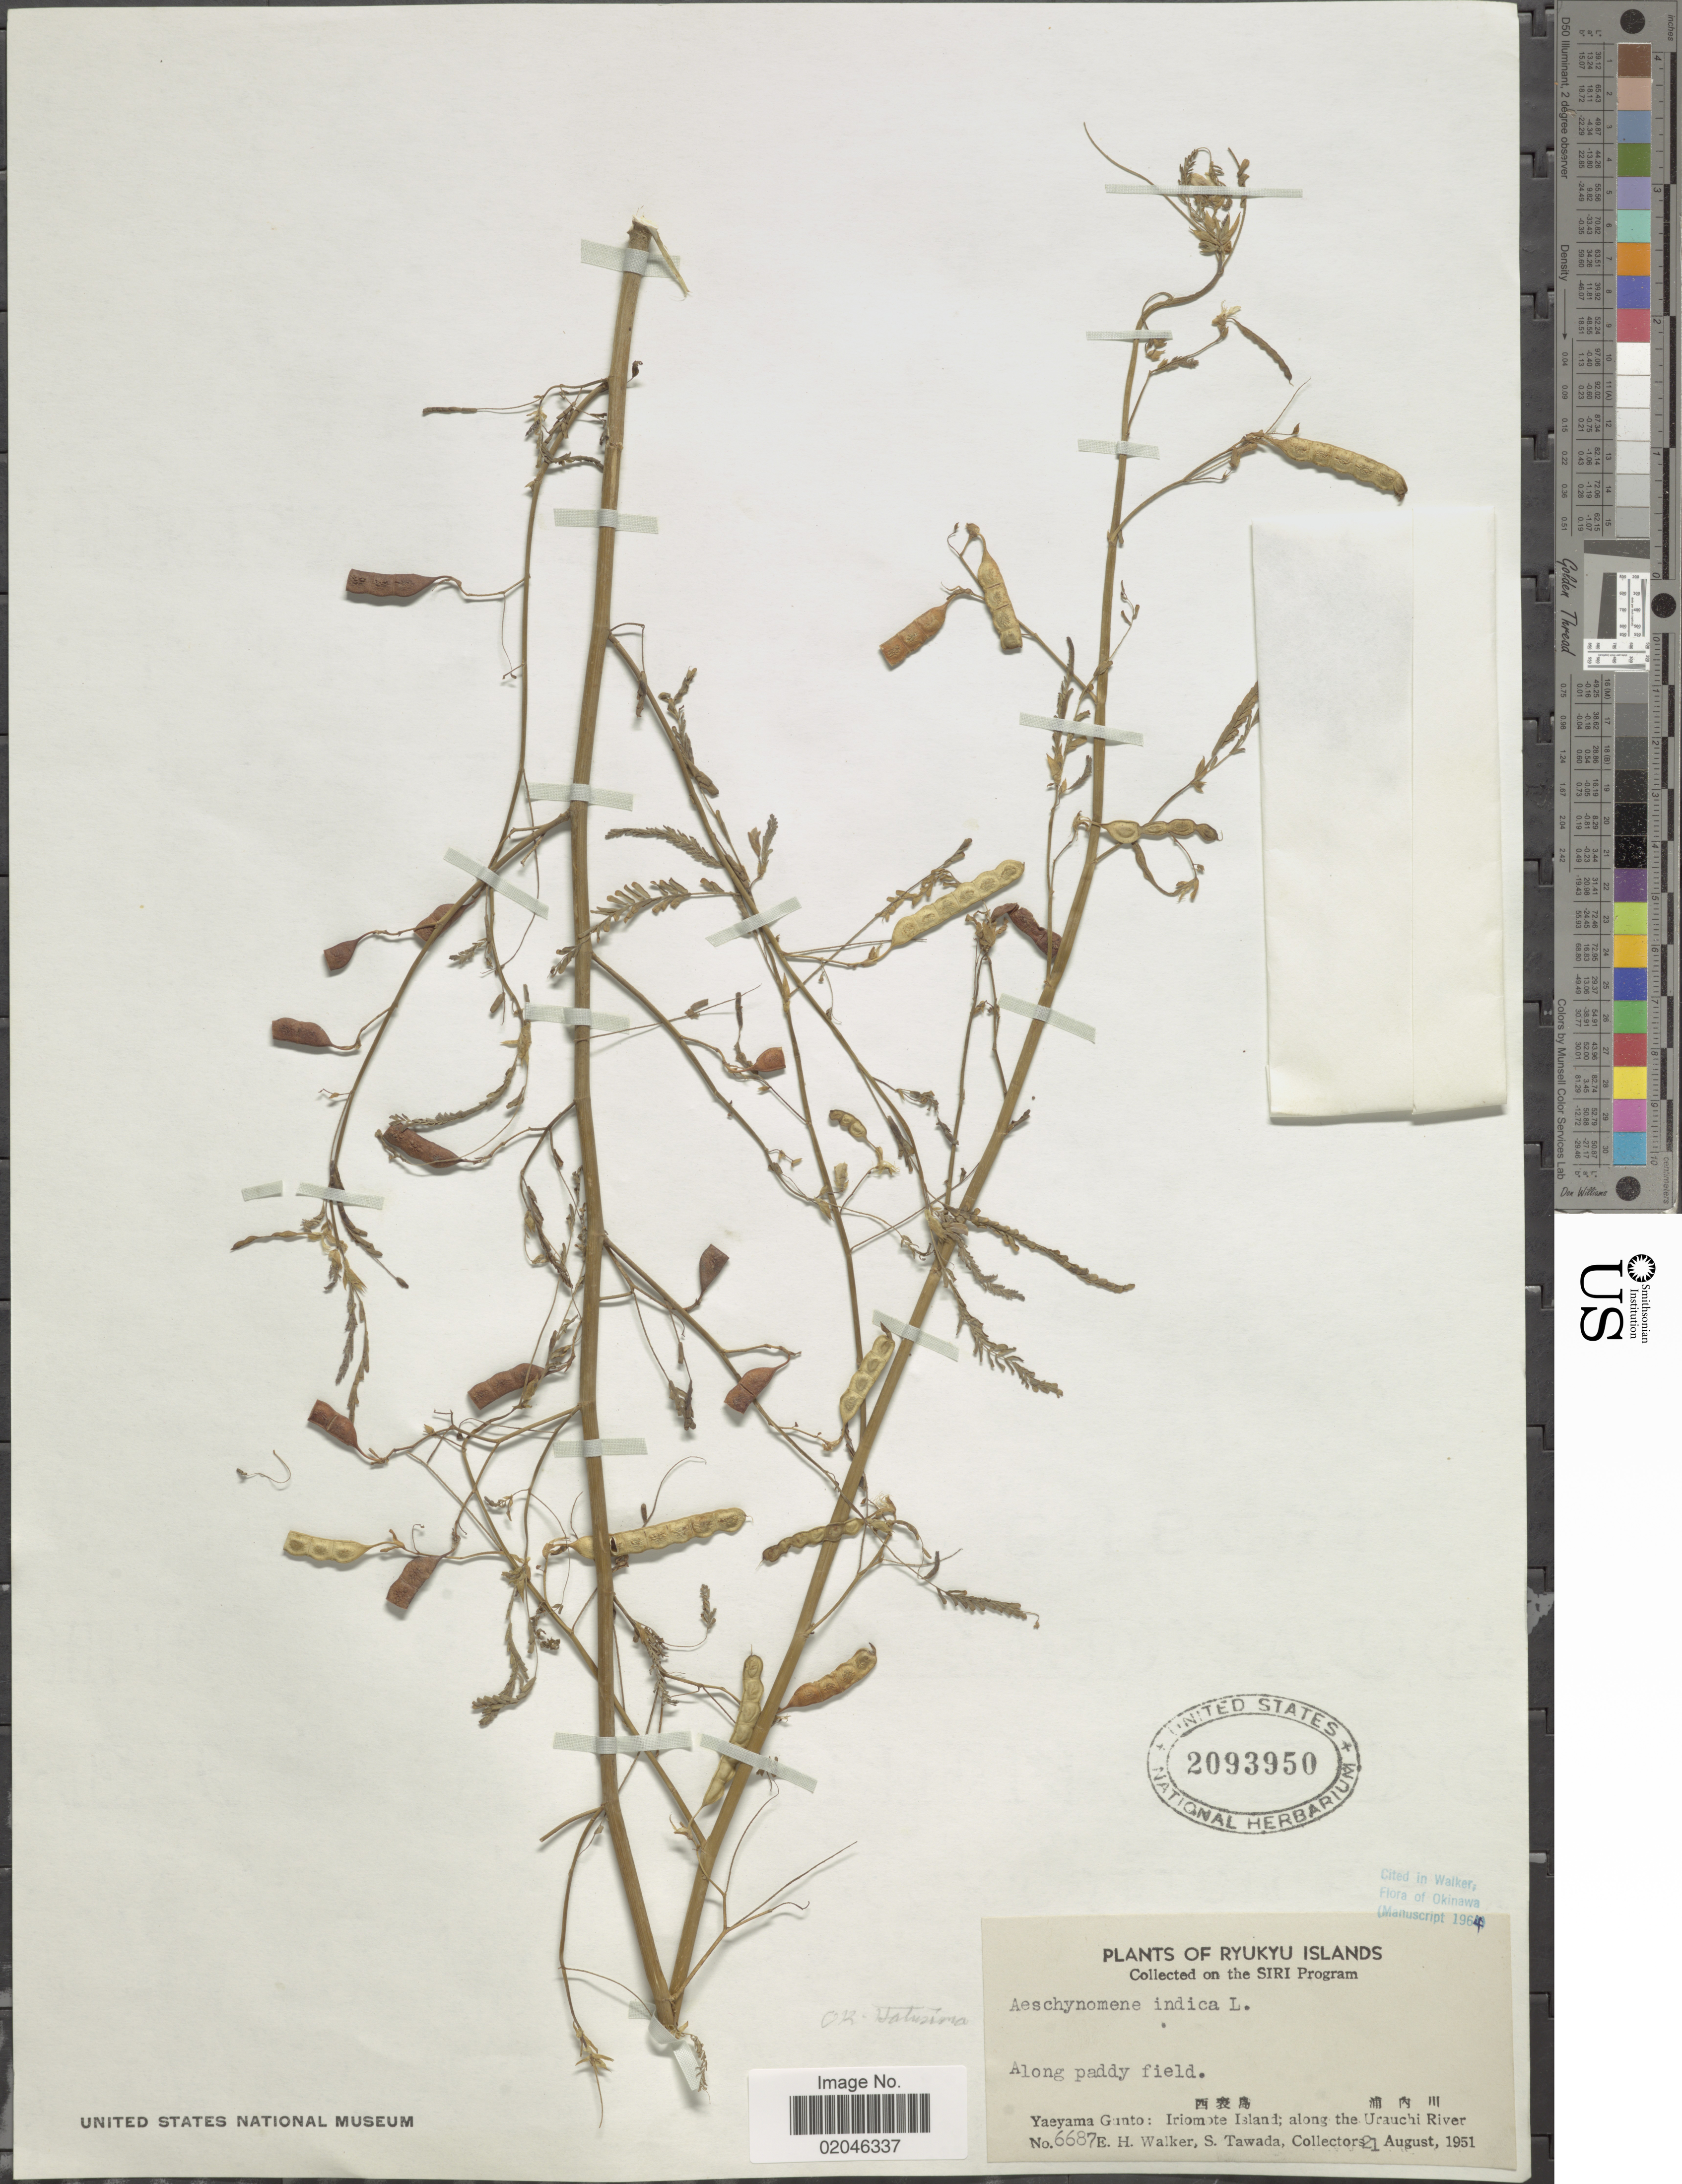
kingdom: Plantae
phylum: Tracheophyta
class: Magnoliopsida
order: Fabales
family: Fabaceae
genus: Aeschynomene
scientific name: Aeschynomene indica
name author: L.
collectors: E. H. Walker & S. Tawada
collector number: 6687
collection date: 1951-08-21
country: Japan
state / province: Okinawa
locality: Ryukyu Islands. Along paddy field. X. Yaeyama Gunto: Iriomote Island; along the Urauchi River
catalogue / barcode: US 2093950